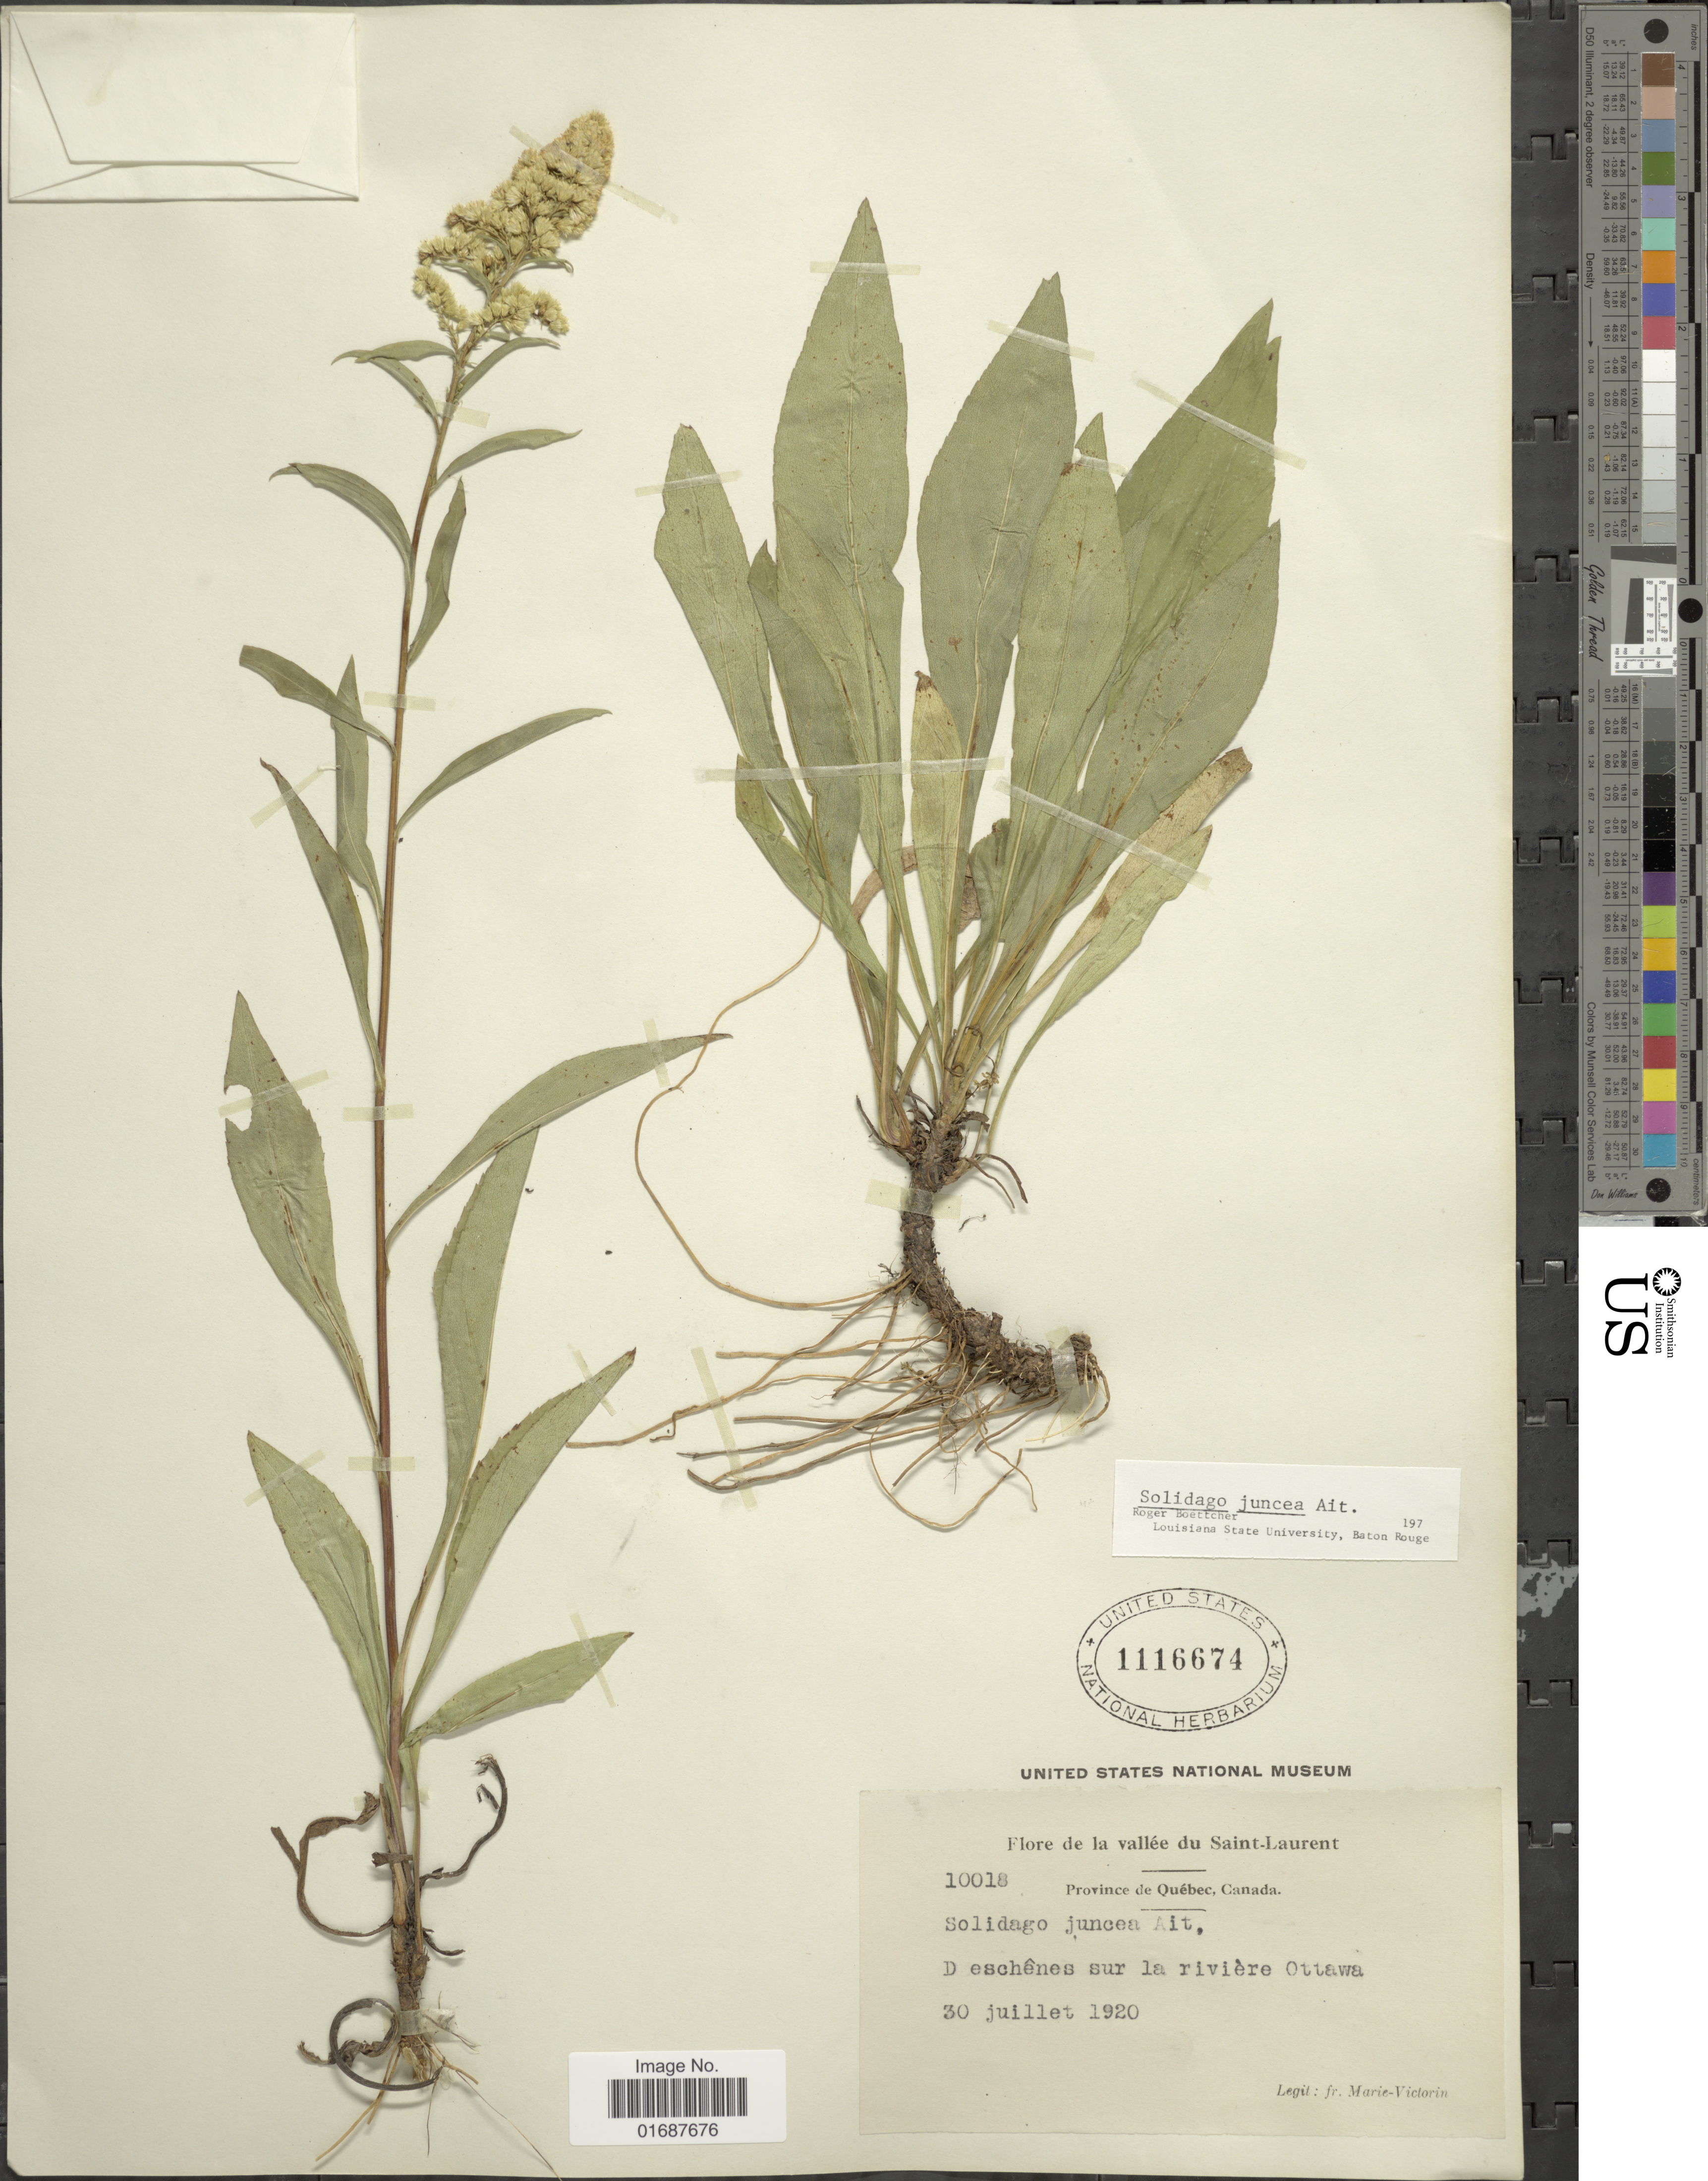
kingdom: Plantae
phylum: Tracheophyta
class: Magnoliopsida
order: Asterales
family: Asteraceae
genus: Solidago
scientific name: Solidago juncea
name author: Aiton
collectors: Fr. Marie-Victorin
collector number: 10018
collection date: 1920-07-30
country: Canada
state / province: Quebec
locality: La vallée du Sain-Laurent. D eschênes sur la rivière Ottawa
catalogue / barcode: US 1116674